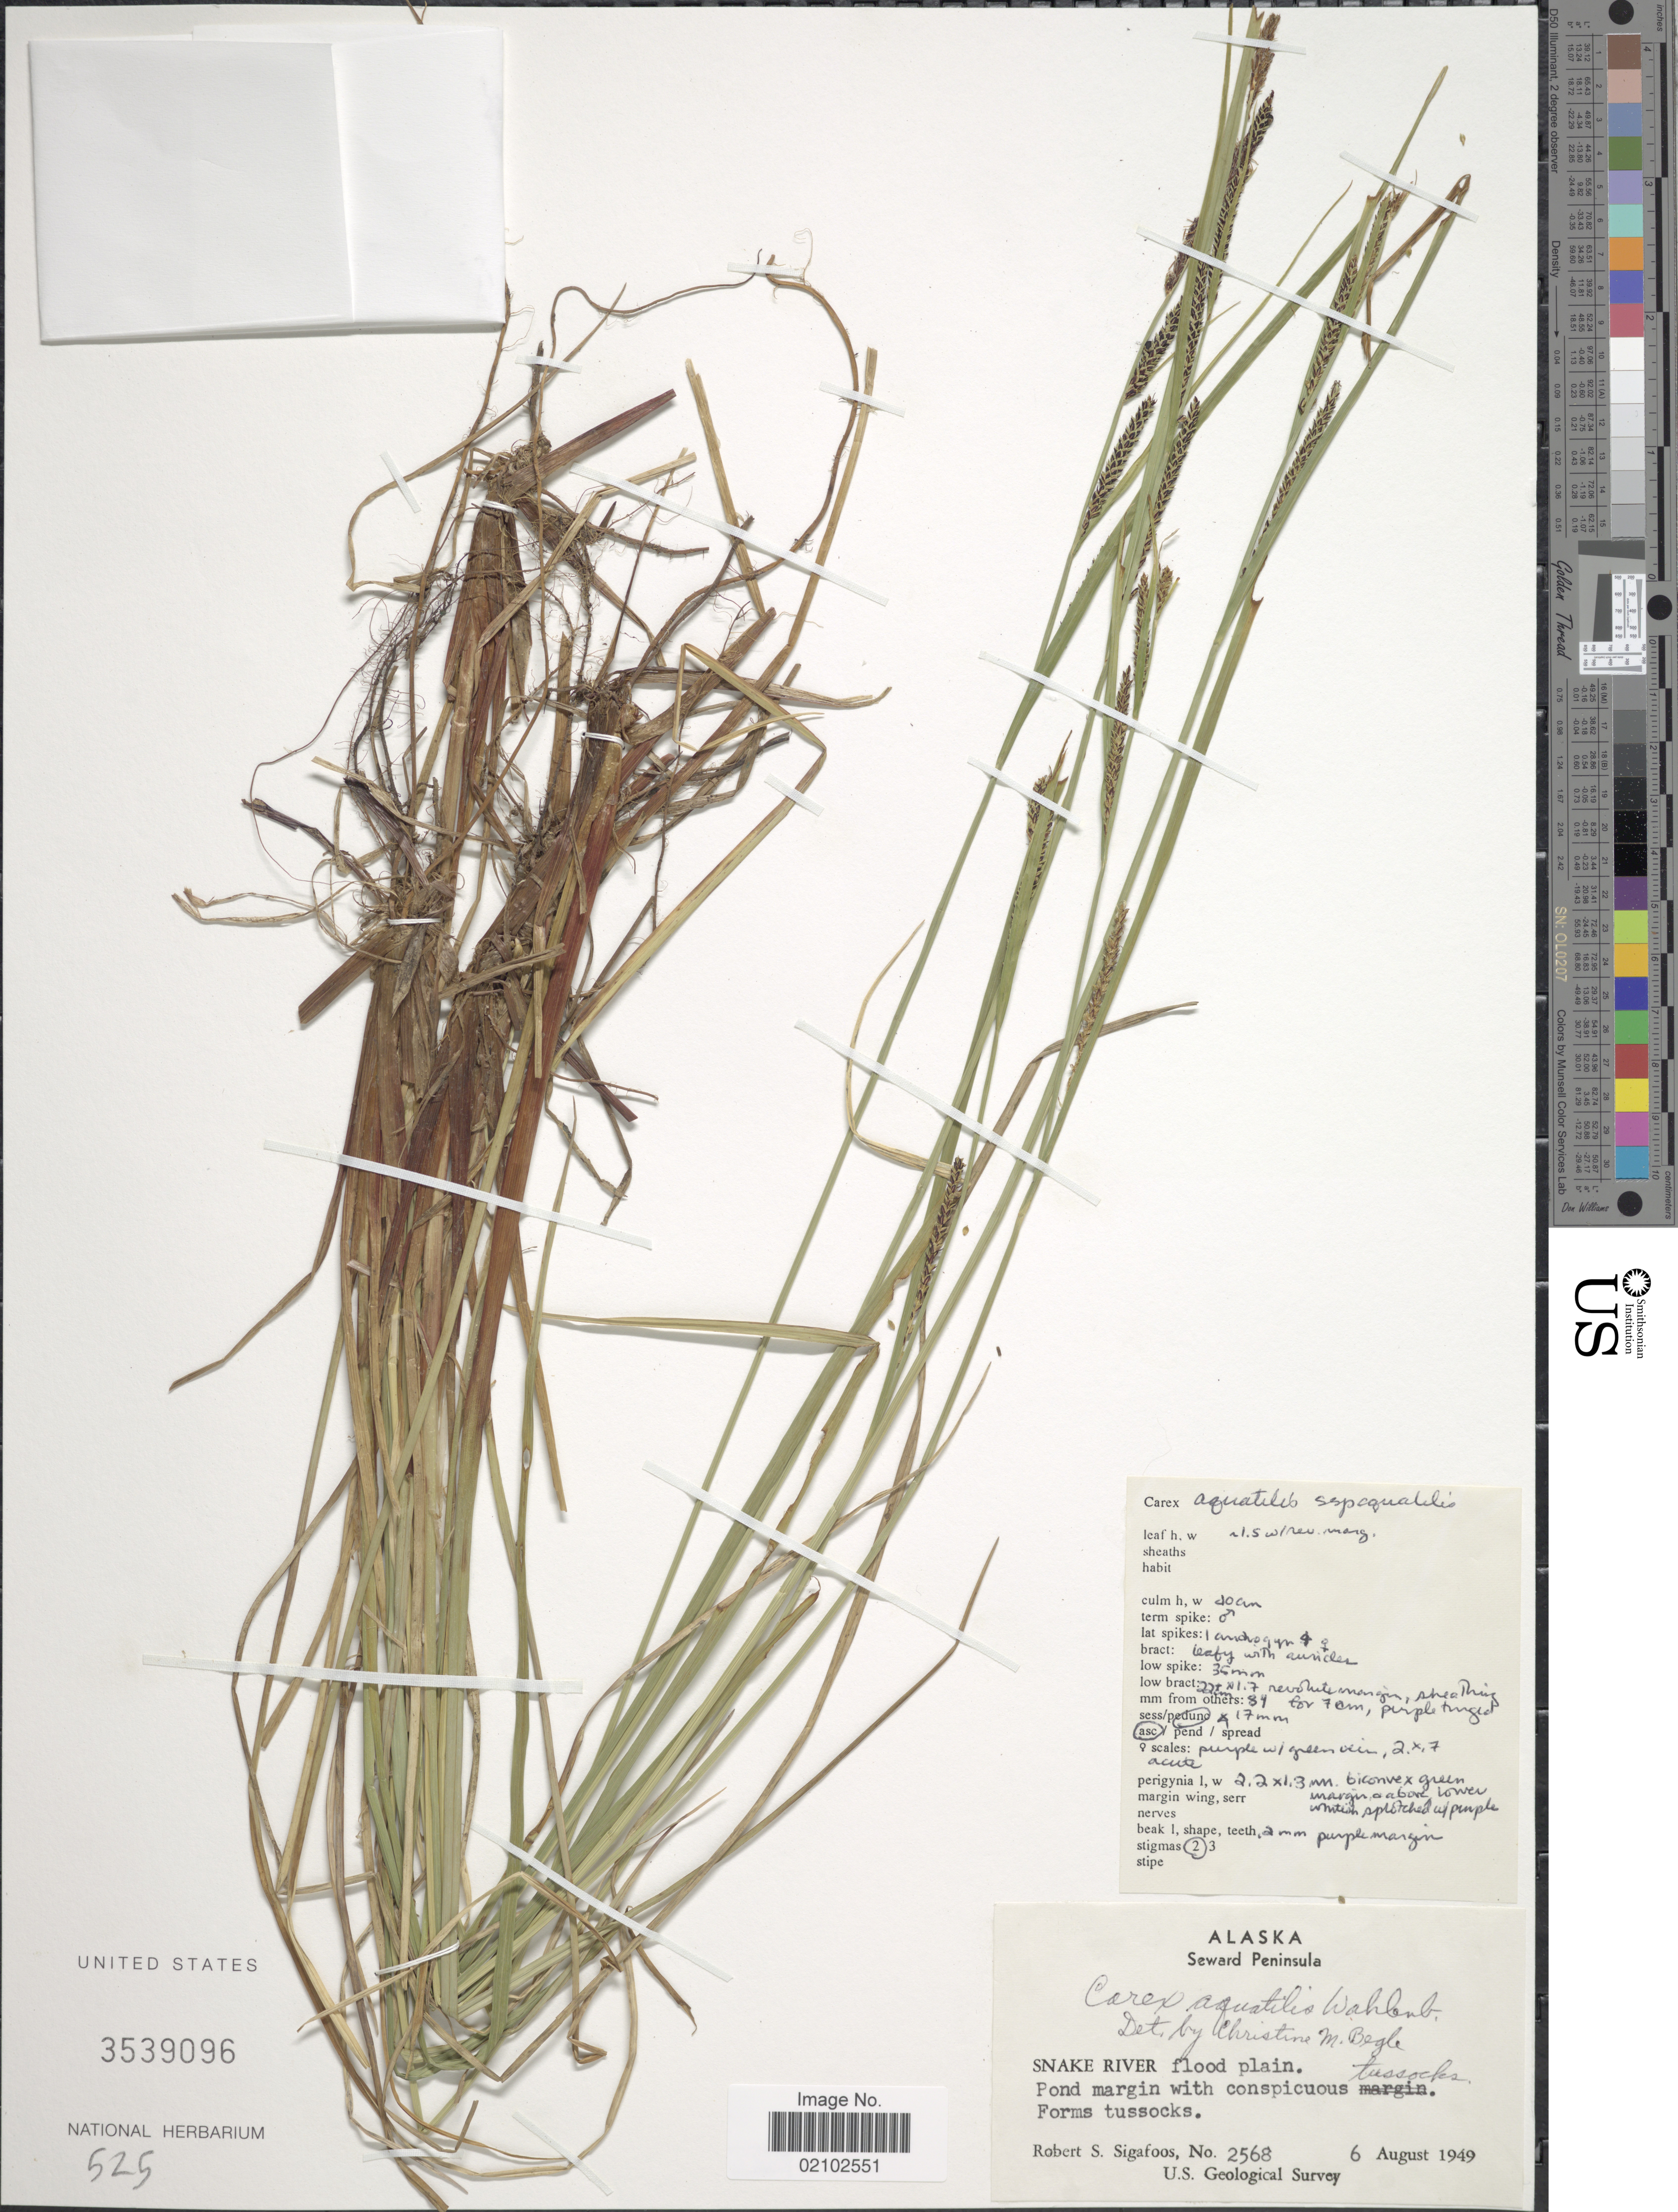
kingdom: Plantae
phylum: Tracheophyta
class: Liliopsida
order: Poales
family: Cyperaceae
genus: Carex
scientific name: Carex aquatilis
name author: Wahlenb.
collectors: R. Sigafoos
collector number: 2568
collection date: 1949-08-06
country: United States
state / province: Alaska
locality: Seward Peninsula, Snake River flood plain.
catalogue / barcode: US 3539096